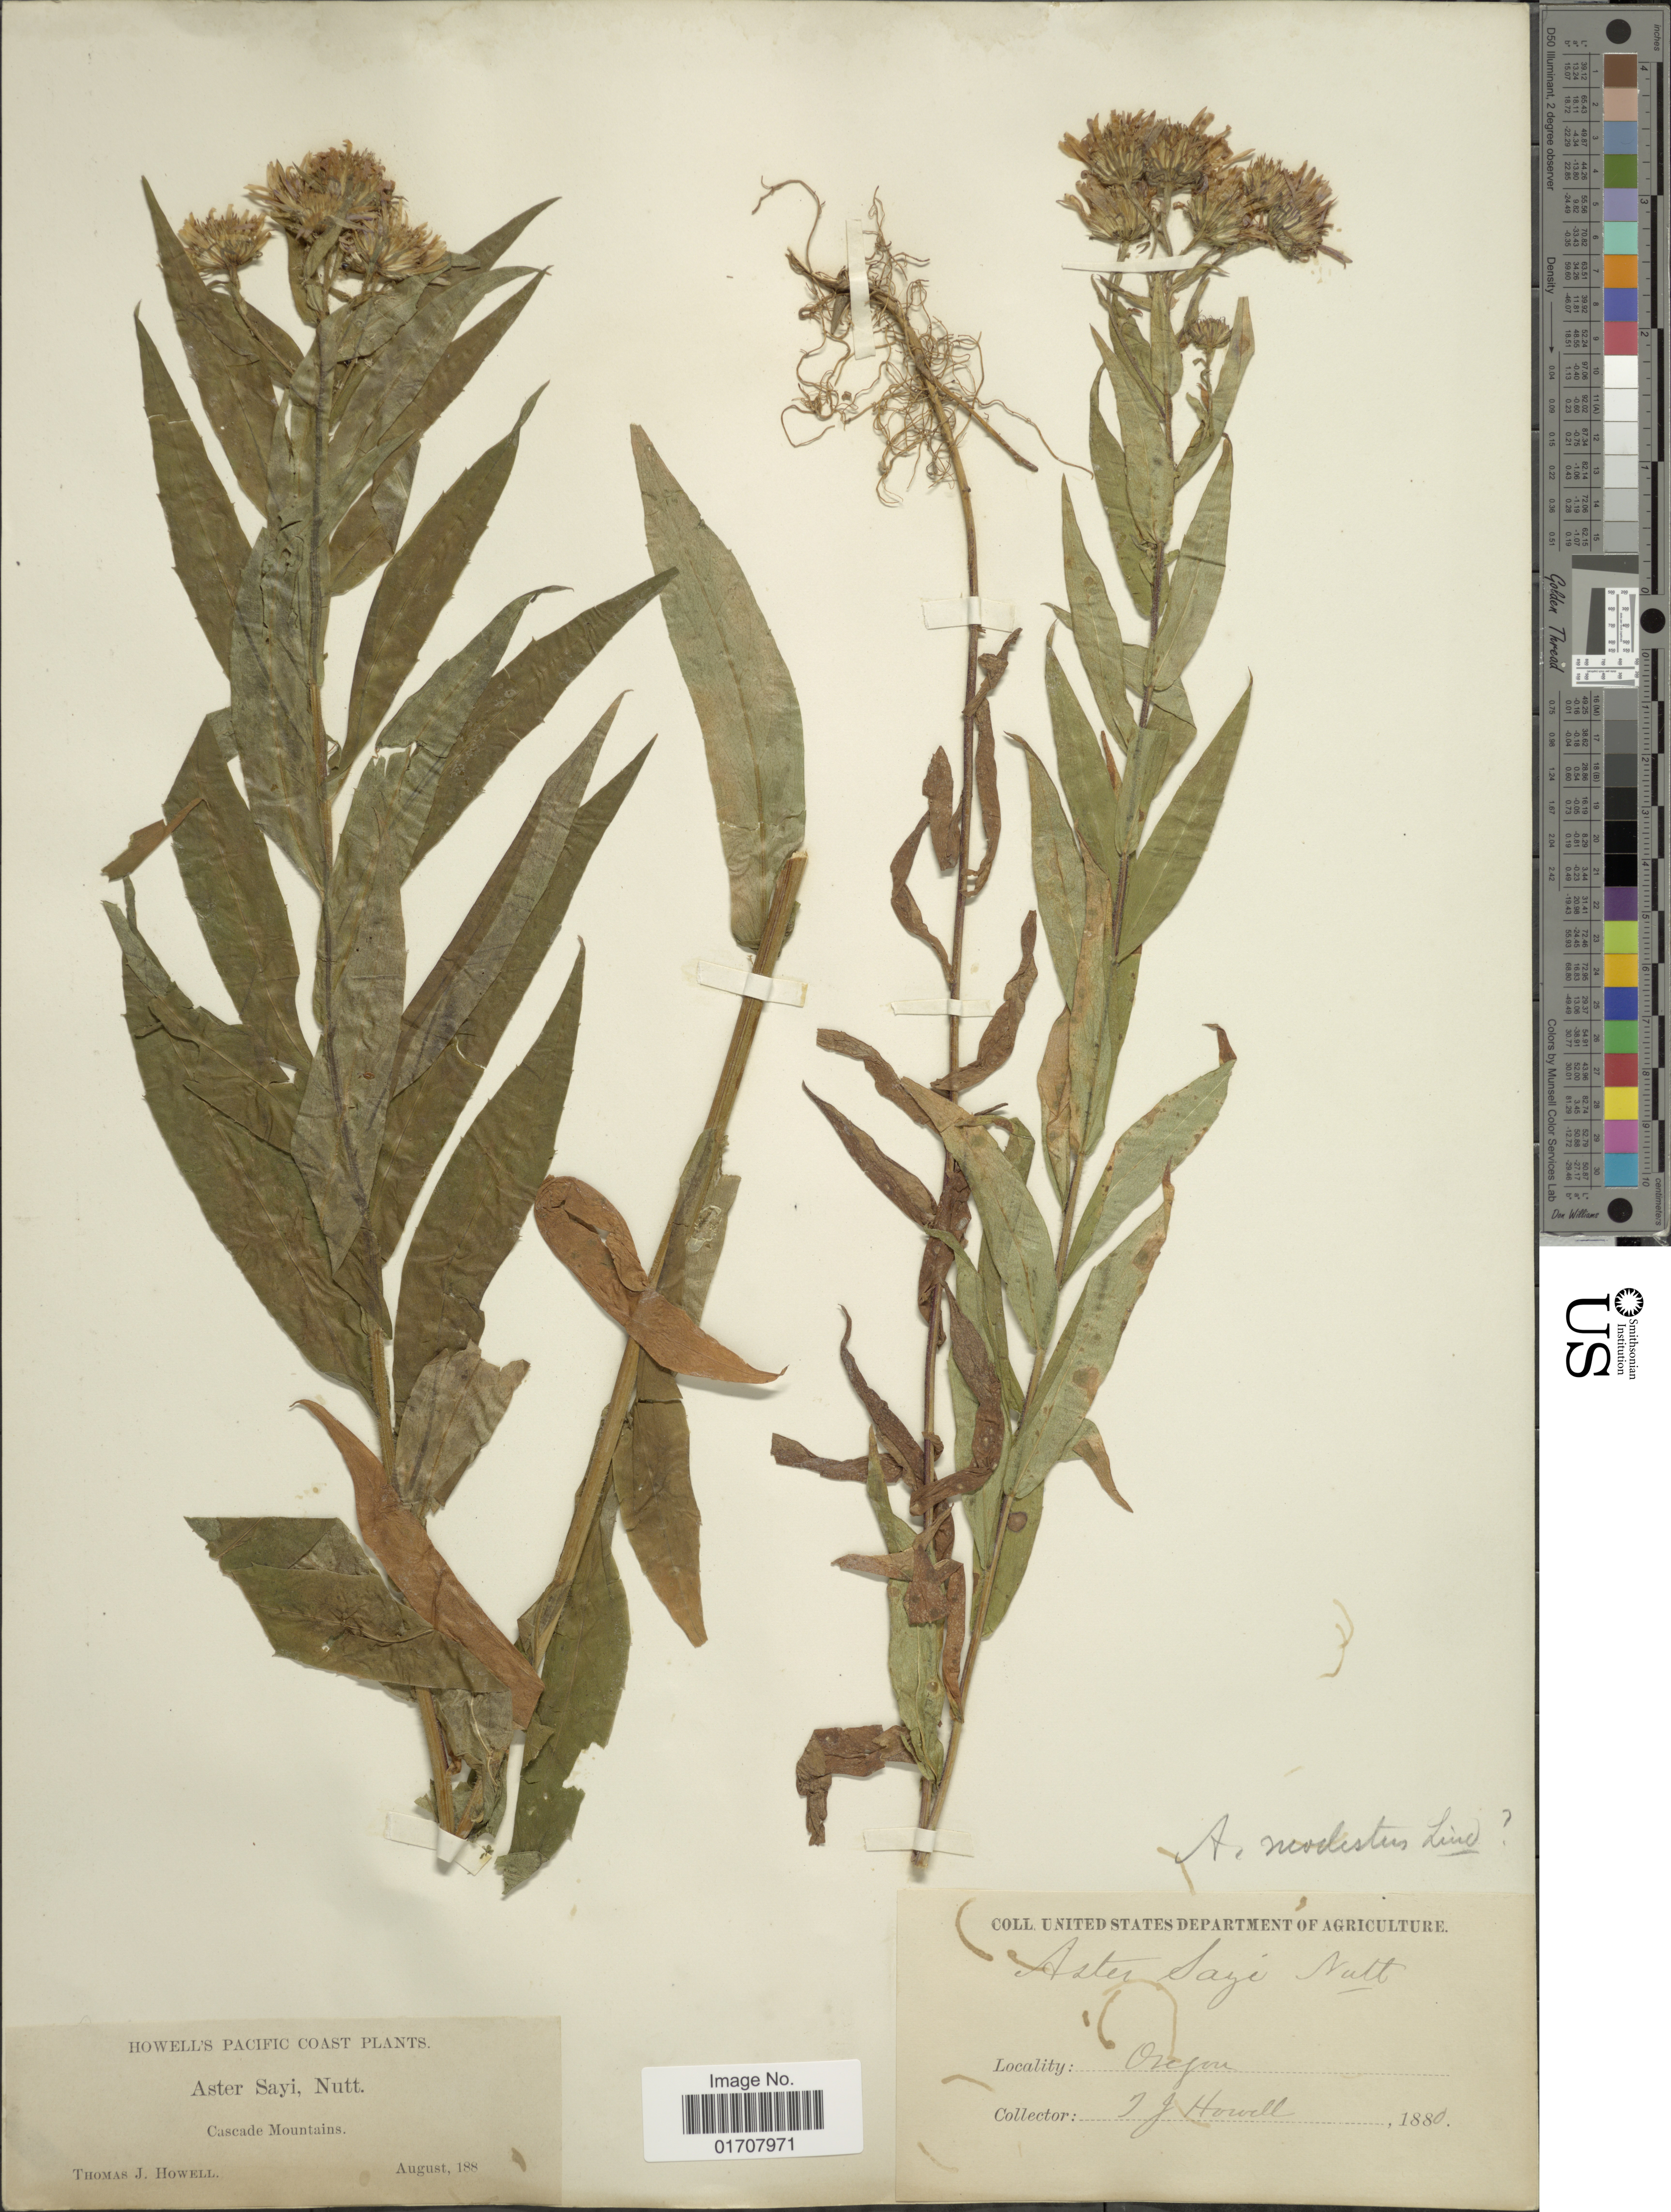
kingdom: Plantae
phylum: Tracheophyta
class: Magnoliopsida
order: Asterales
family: Asteraceae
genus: Canadanthus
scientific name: Canadanthus modestus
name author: (Lindl.) G.L. Nesom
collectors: T. Howell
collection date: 1880-08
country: United States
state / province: Oregon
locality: Pacific Coast, Cascade Mountains